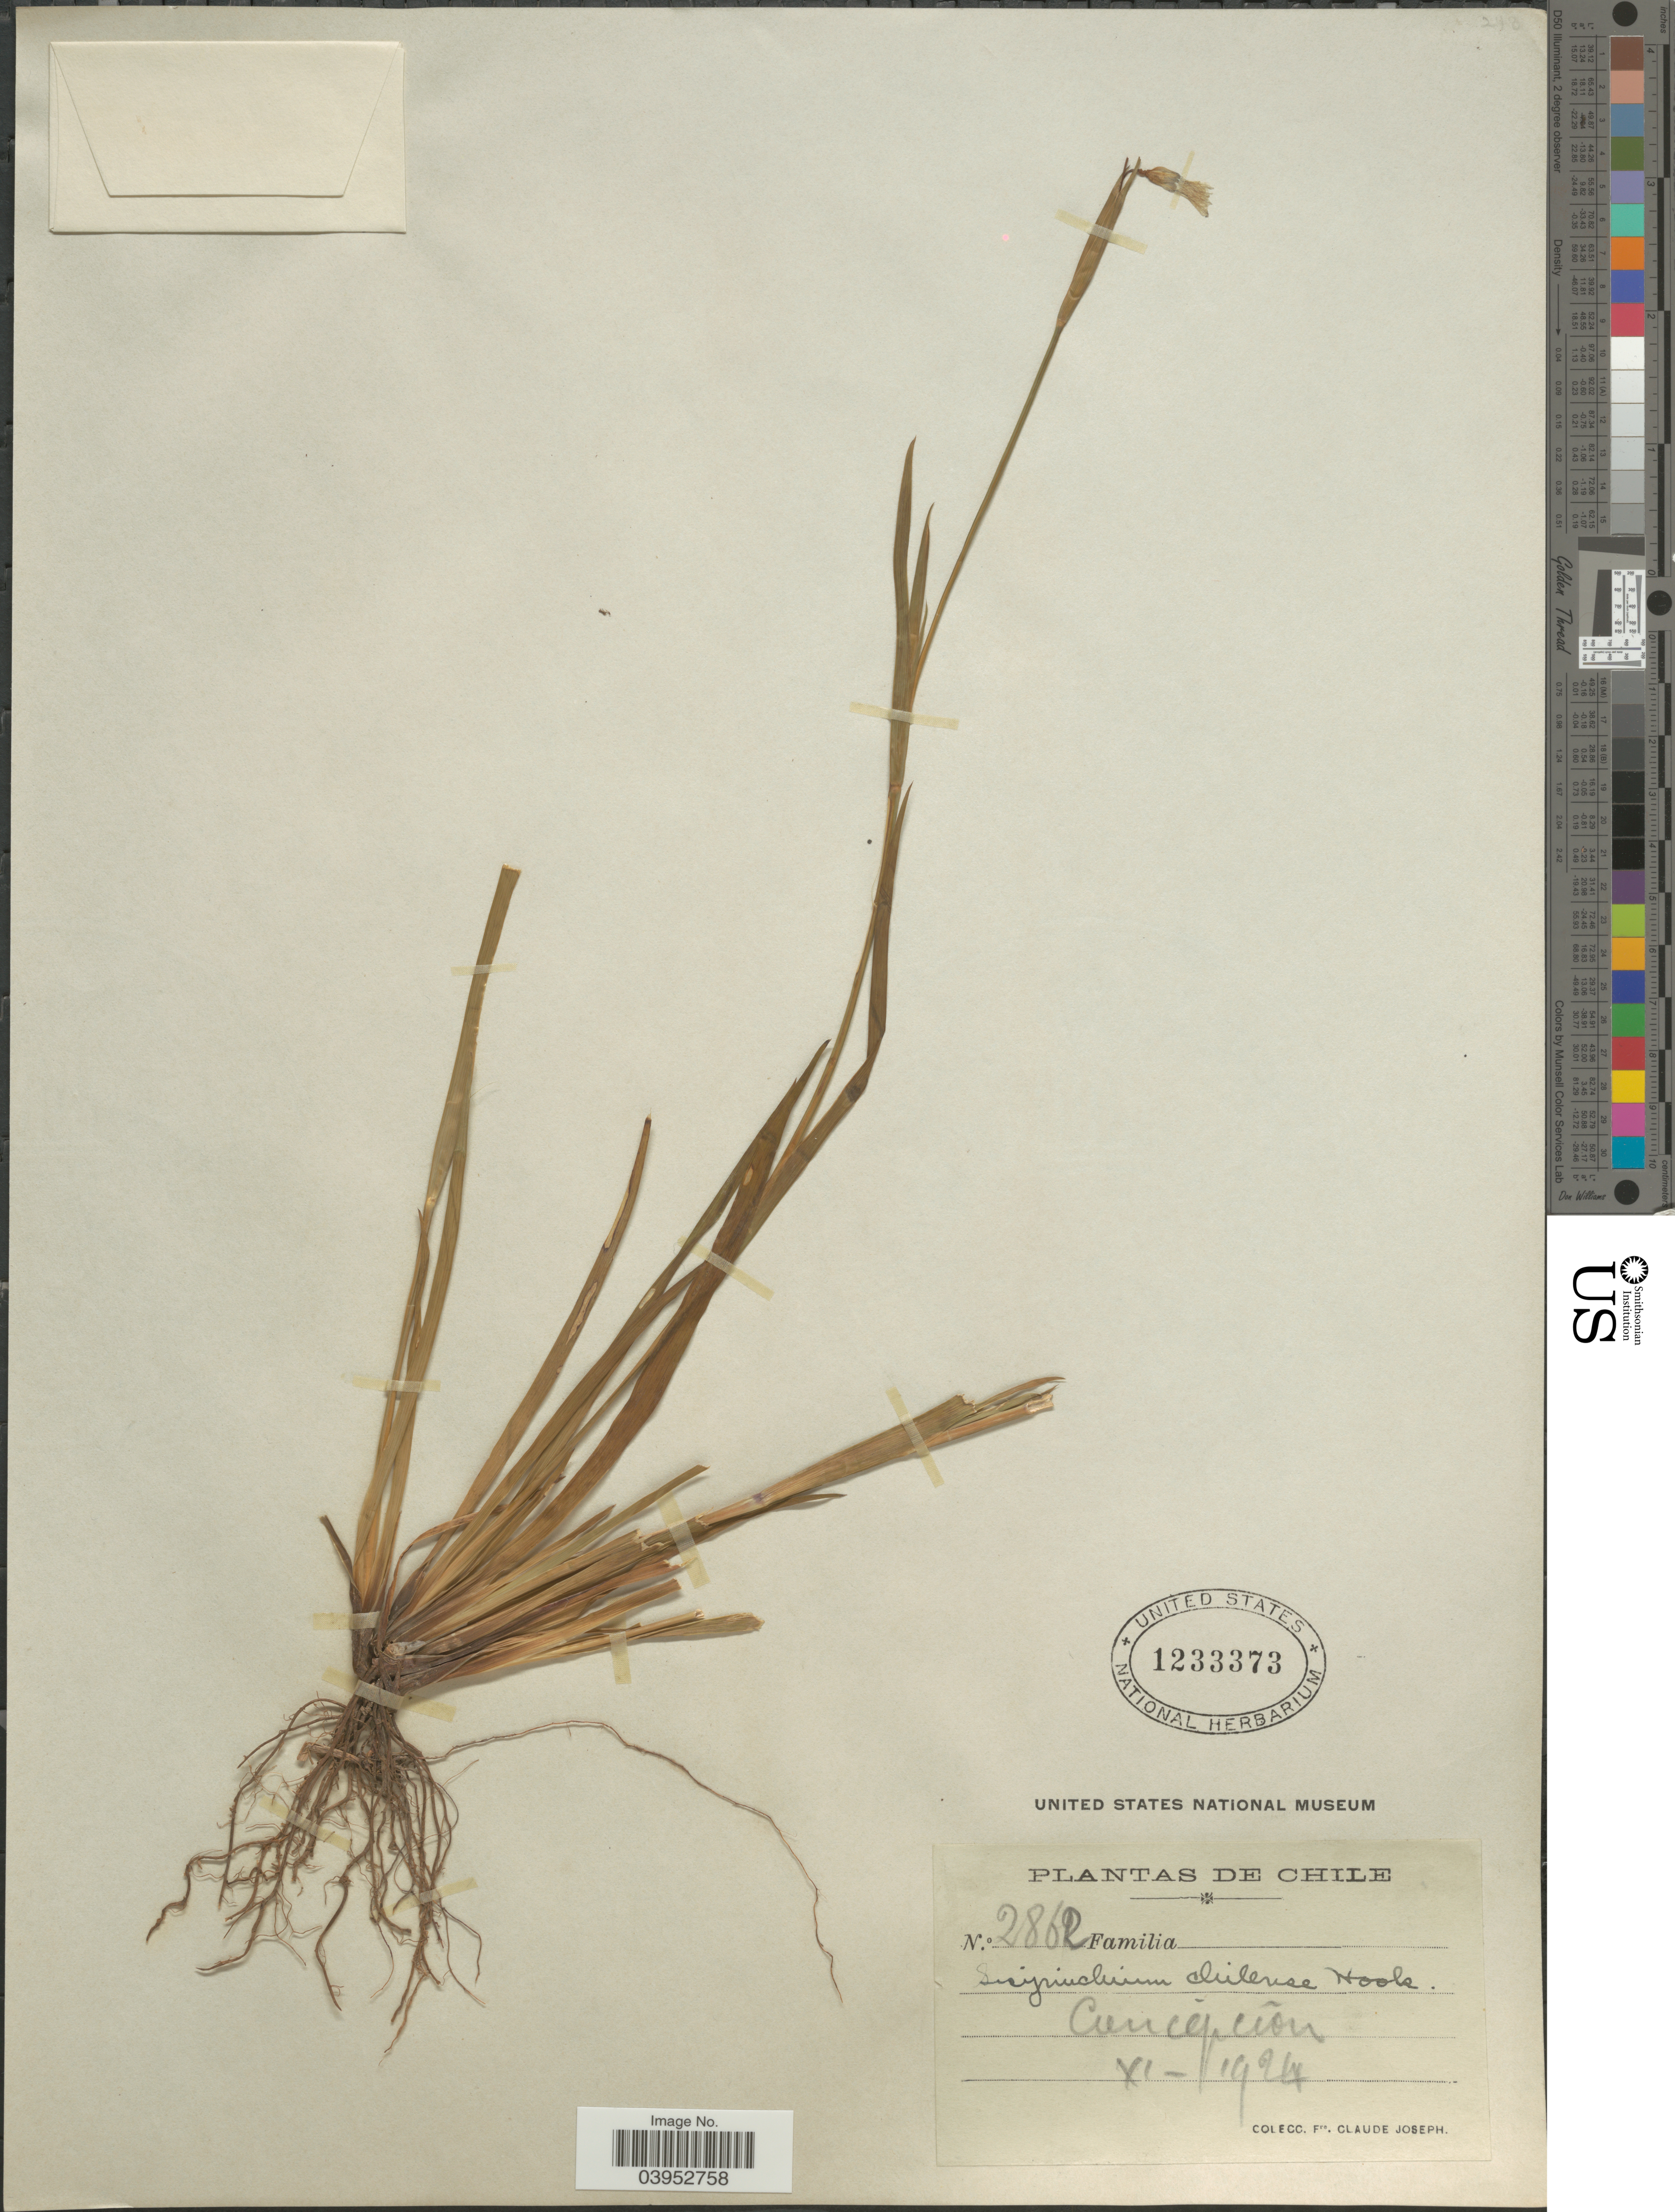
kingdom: Plantae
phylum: Tracheophyta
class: Liliopsida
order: Asparagales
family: Iridaceae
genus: Sisyrinchium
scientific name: Sisyrinchium sp.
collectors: Bro. Claude-Joseph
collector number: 2862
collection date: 1924-11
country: Chile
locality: Concepcion.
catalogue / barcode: US 1233373